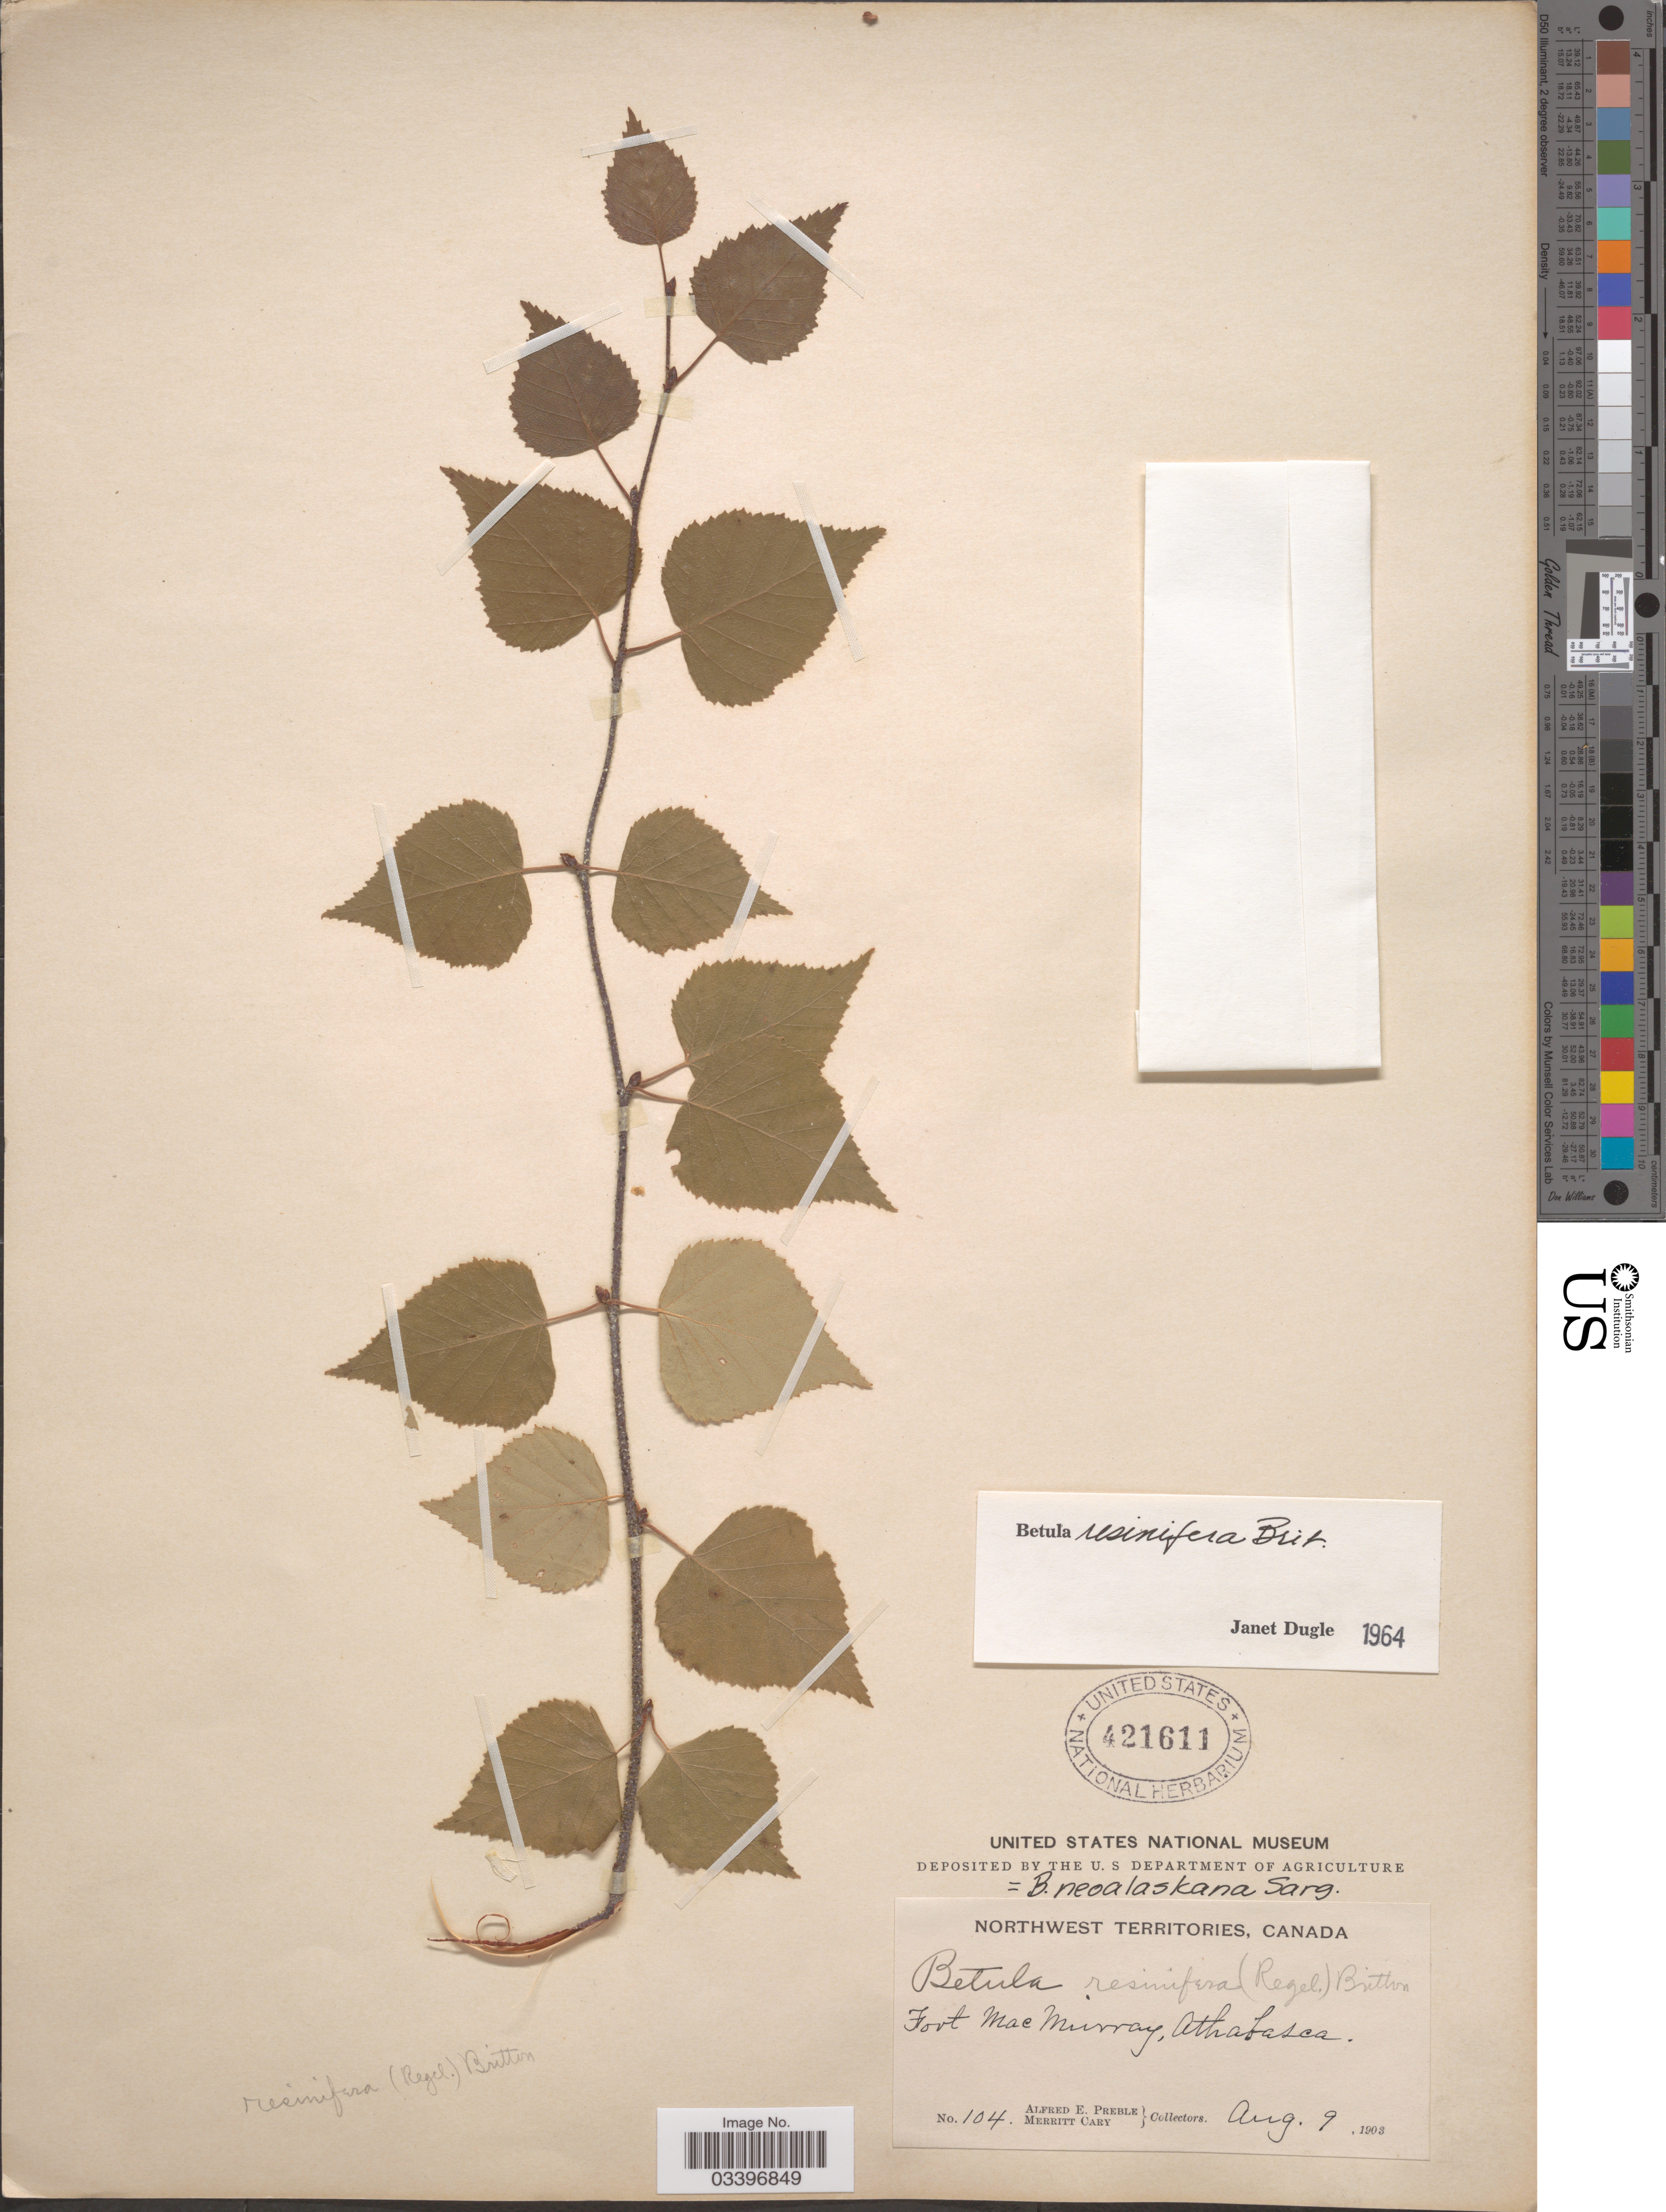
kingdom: Plantae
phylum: Tracheophyta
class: Magnoliopsida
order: Fagales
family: Betulaceae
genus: Betula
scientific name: Betula resinifera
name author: Britton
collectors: A. Preble & M. Cary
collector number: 104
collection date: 1903-08-09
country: Canada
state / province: Northwest Territories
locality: Fort Mac Murray, Athabasca.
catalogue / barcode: US 421611